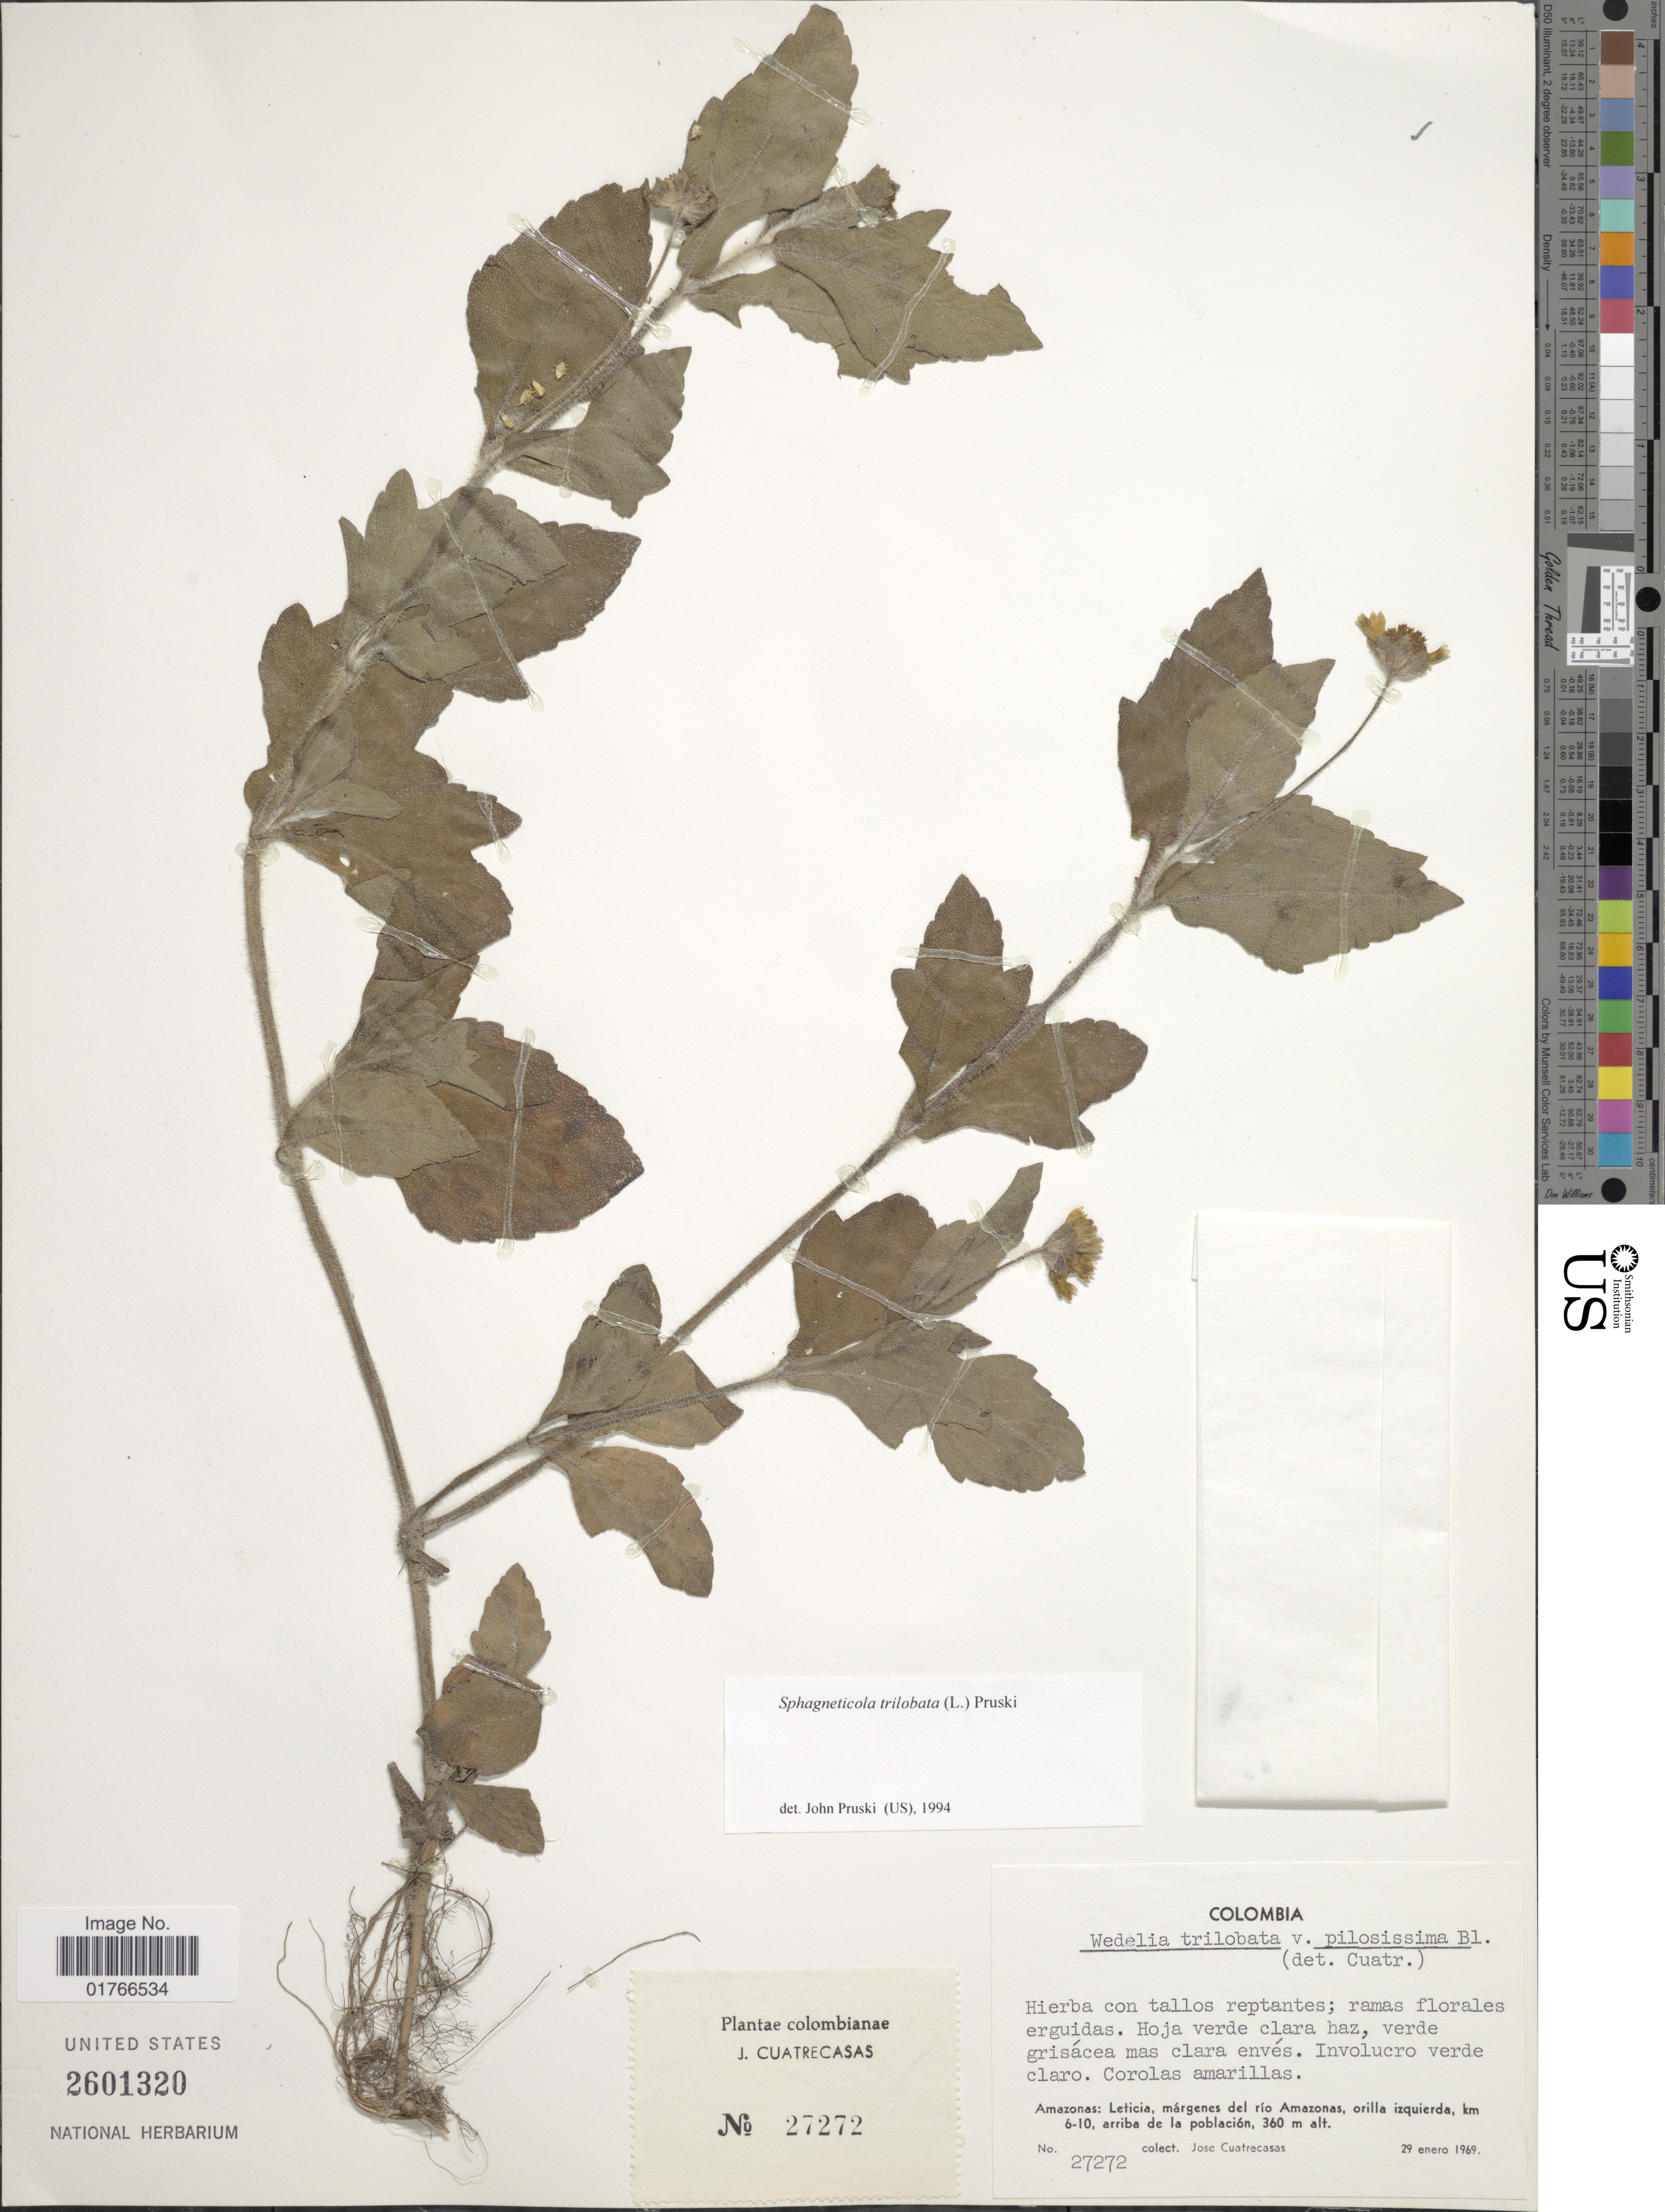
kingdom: Plantae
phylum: Tracheophyta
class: Magnoliopsida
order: Asterales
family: Asteraceae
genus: Sphagneticola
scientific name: Sphagneticola trilobata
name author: (L.) Pruski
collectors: J. Cuatrecasas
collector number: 27272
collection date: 1969-01-29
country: Colombia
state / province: Amazônas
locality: Leticia, margenes del rio Amazonas, orilla Izquierda, km 6-10, arriba de la poblacion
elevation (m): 360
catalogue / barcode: US 2601320